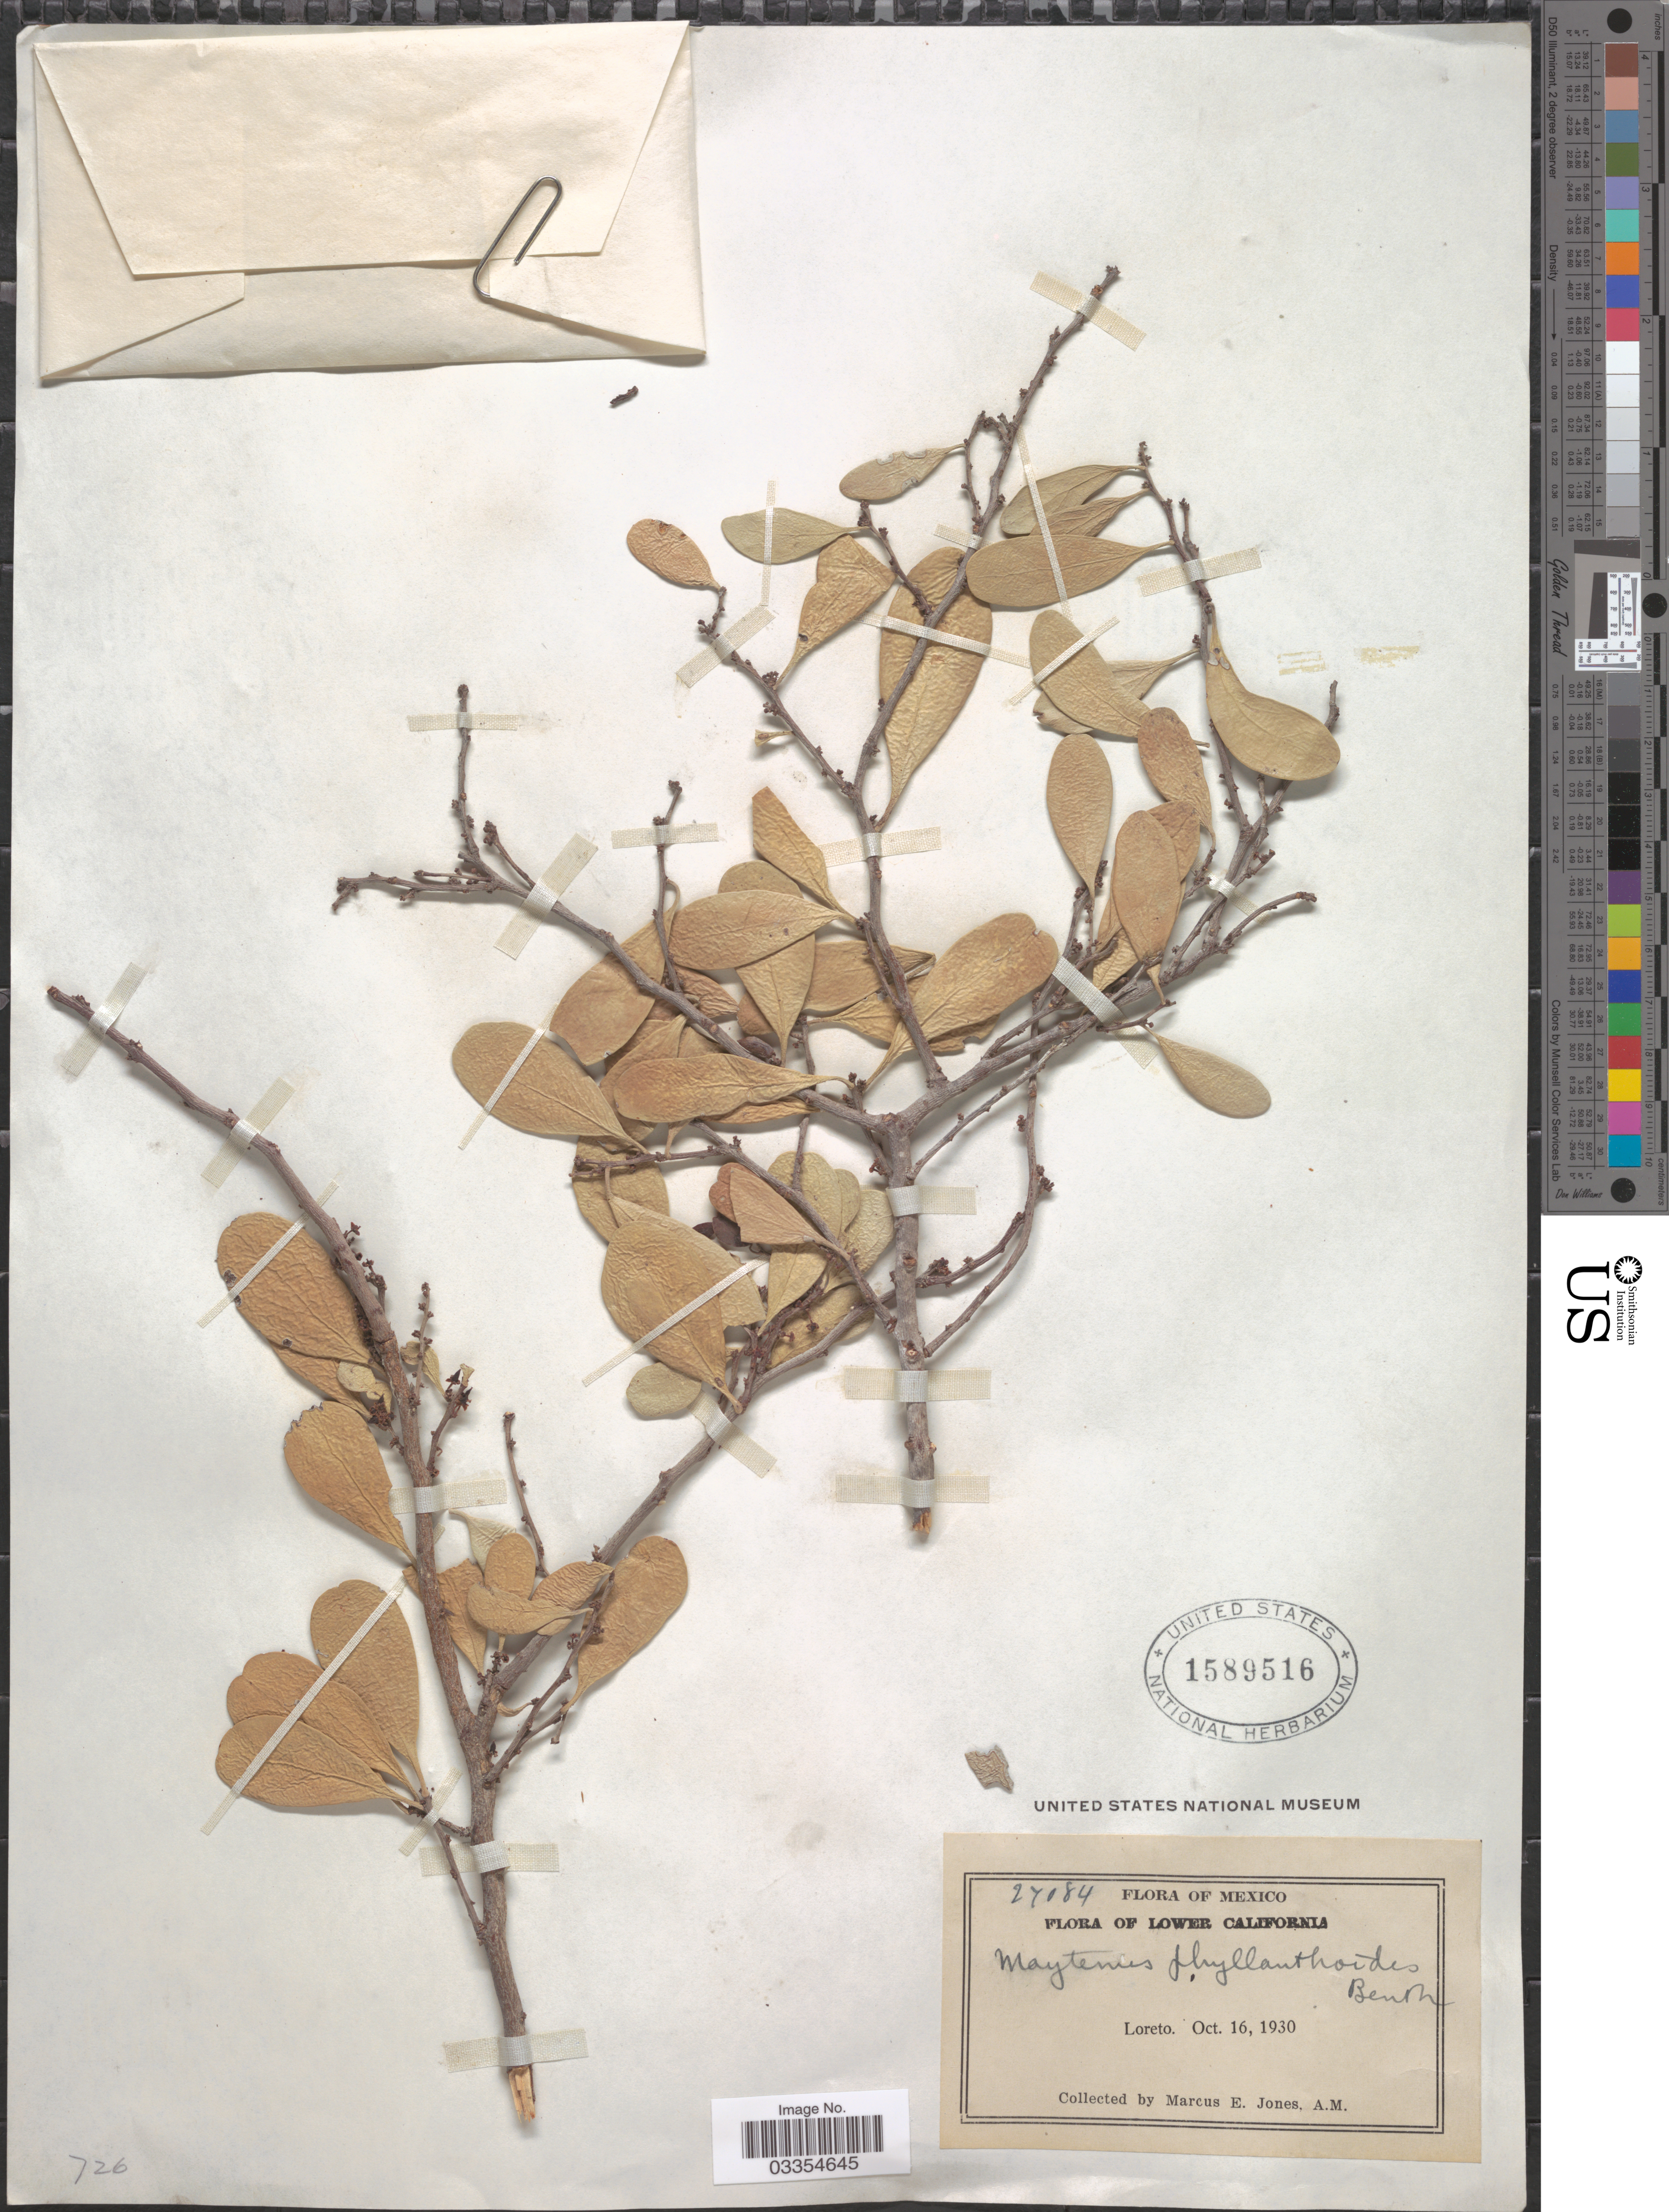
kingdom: Plantae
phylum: Tracheophyta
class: Magnoliopsida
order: Celastrales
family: Celastraceae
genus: Tricerma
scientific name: Tricerma phyllanthoides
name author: (Benth.) Lundell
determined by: Strong, Mark T., (BOT), Smithsonian Institution - National Museum of Natural History (UNITED STATES)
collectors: M. E. Jones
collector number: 27084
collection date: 1930-10-16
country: Mexico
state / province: Baja California Norte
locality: Lower California. Loreto.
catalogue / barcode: US 1589516